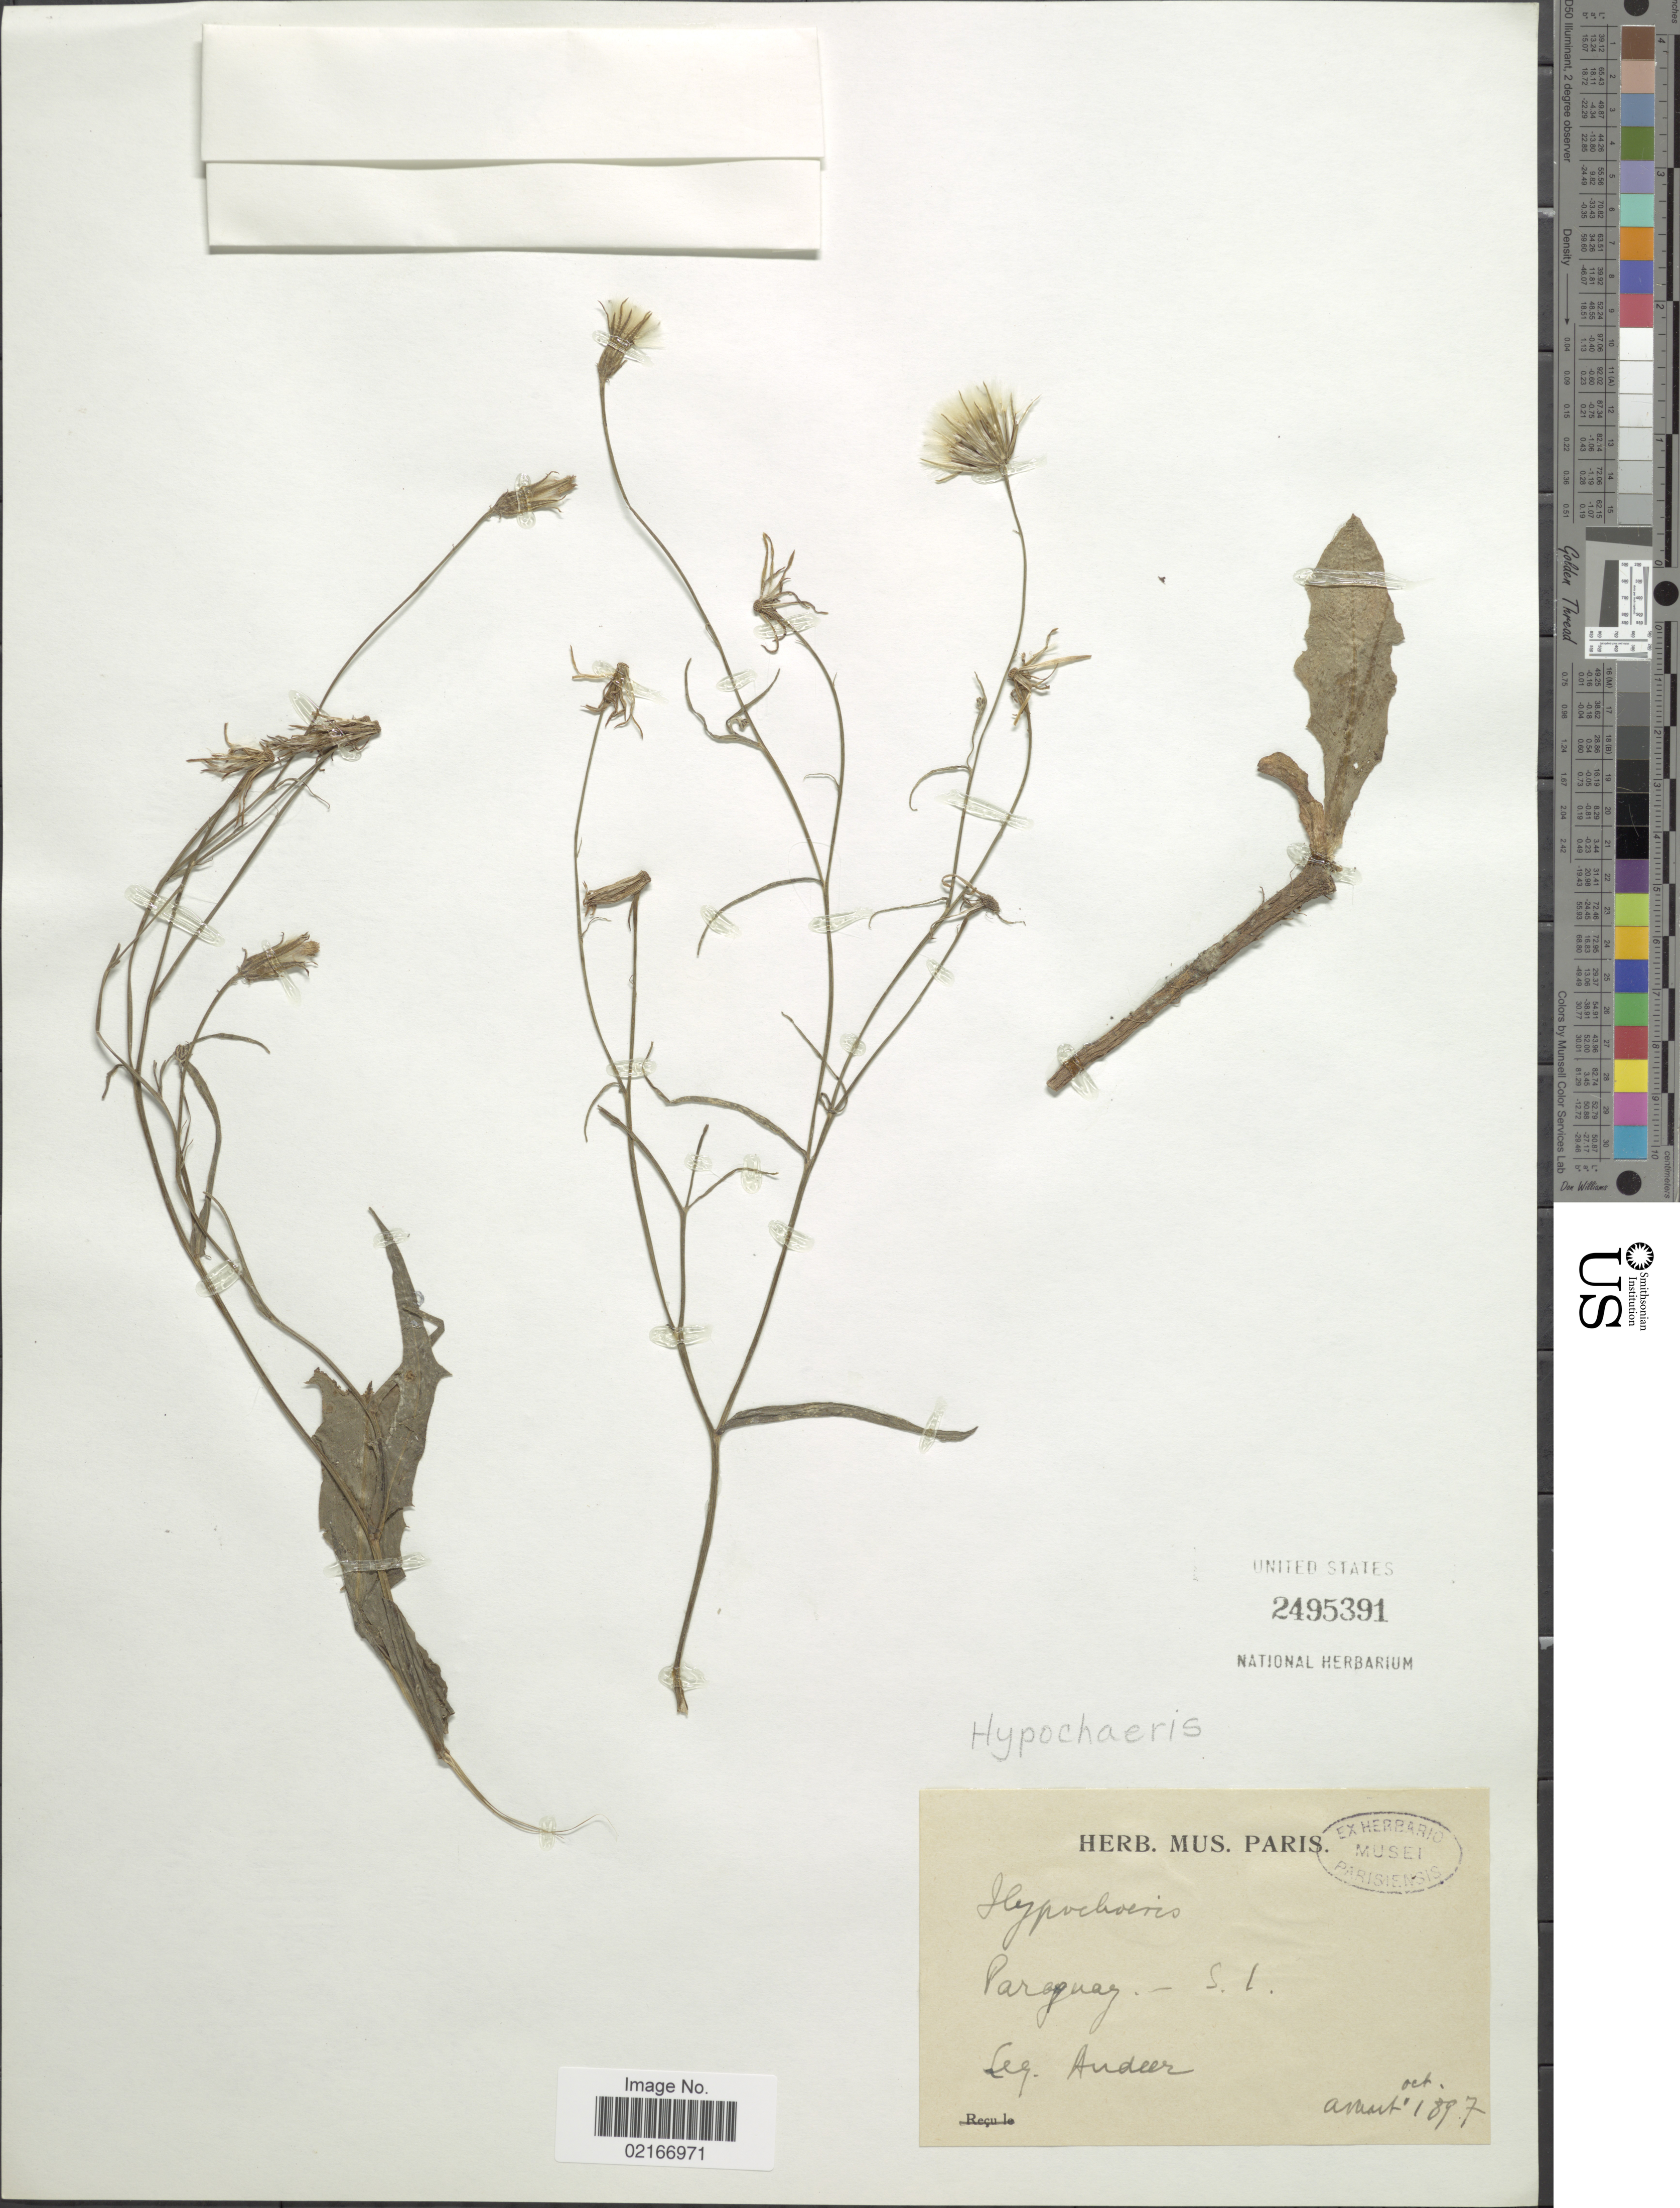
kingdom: Plantae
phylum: Tracheophyta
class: Magnoliopsida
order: Asterales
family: Asteraceae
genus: Hypochaeris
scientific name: Hypochaeris sp.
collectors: Andeer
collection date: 1897-08/1897-10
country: Paraguay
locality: S.I.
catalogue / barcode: US 2495391